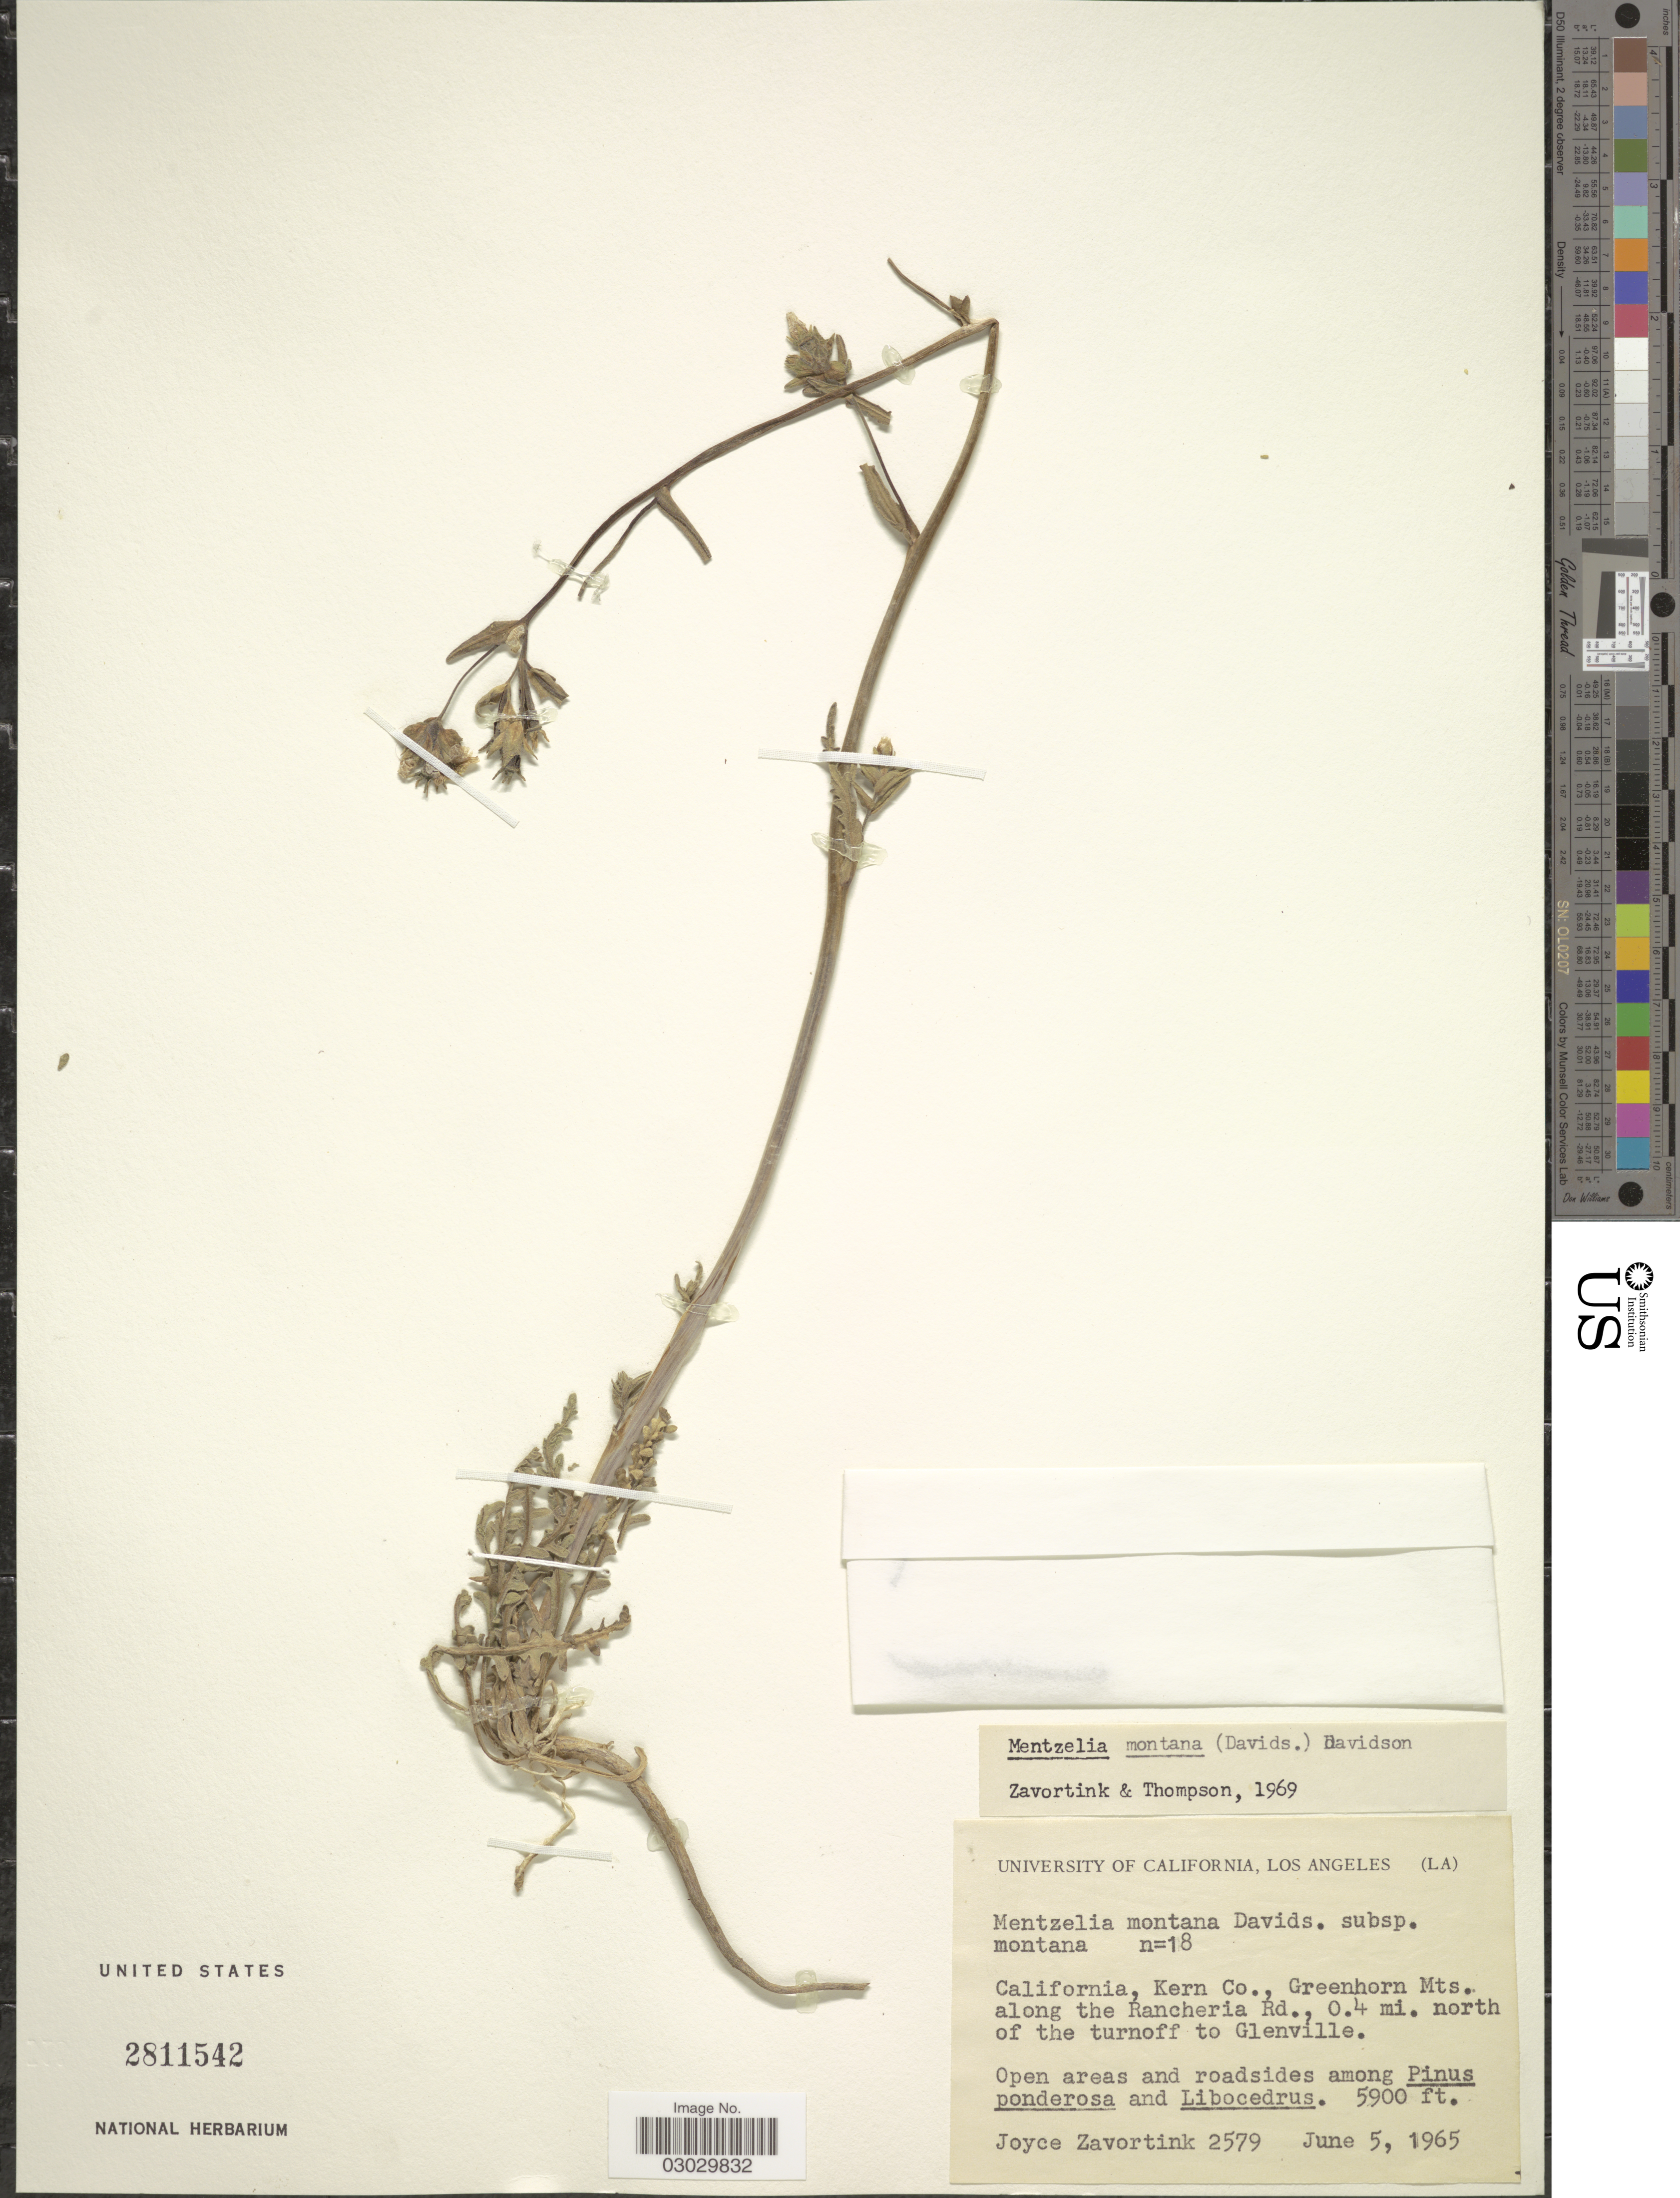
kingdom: Plantae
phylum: Tracheophyta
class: Magnoliopsida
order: Cornales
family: Loasaceae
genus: Mentzelia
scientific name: Mentzelia montana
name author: (Davidson) Davidson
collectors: J. Zavortink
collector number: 2579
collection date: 1965-06-05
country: United States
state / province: California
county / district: Kern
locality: Kern Co., Greenhorn Mts. along the Rancheria Rd., 0.4 mi. north of the turnoff to Glenville.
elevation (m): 1798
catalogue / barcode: US 2811542